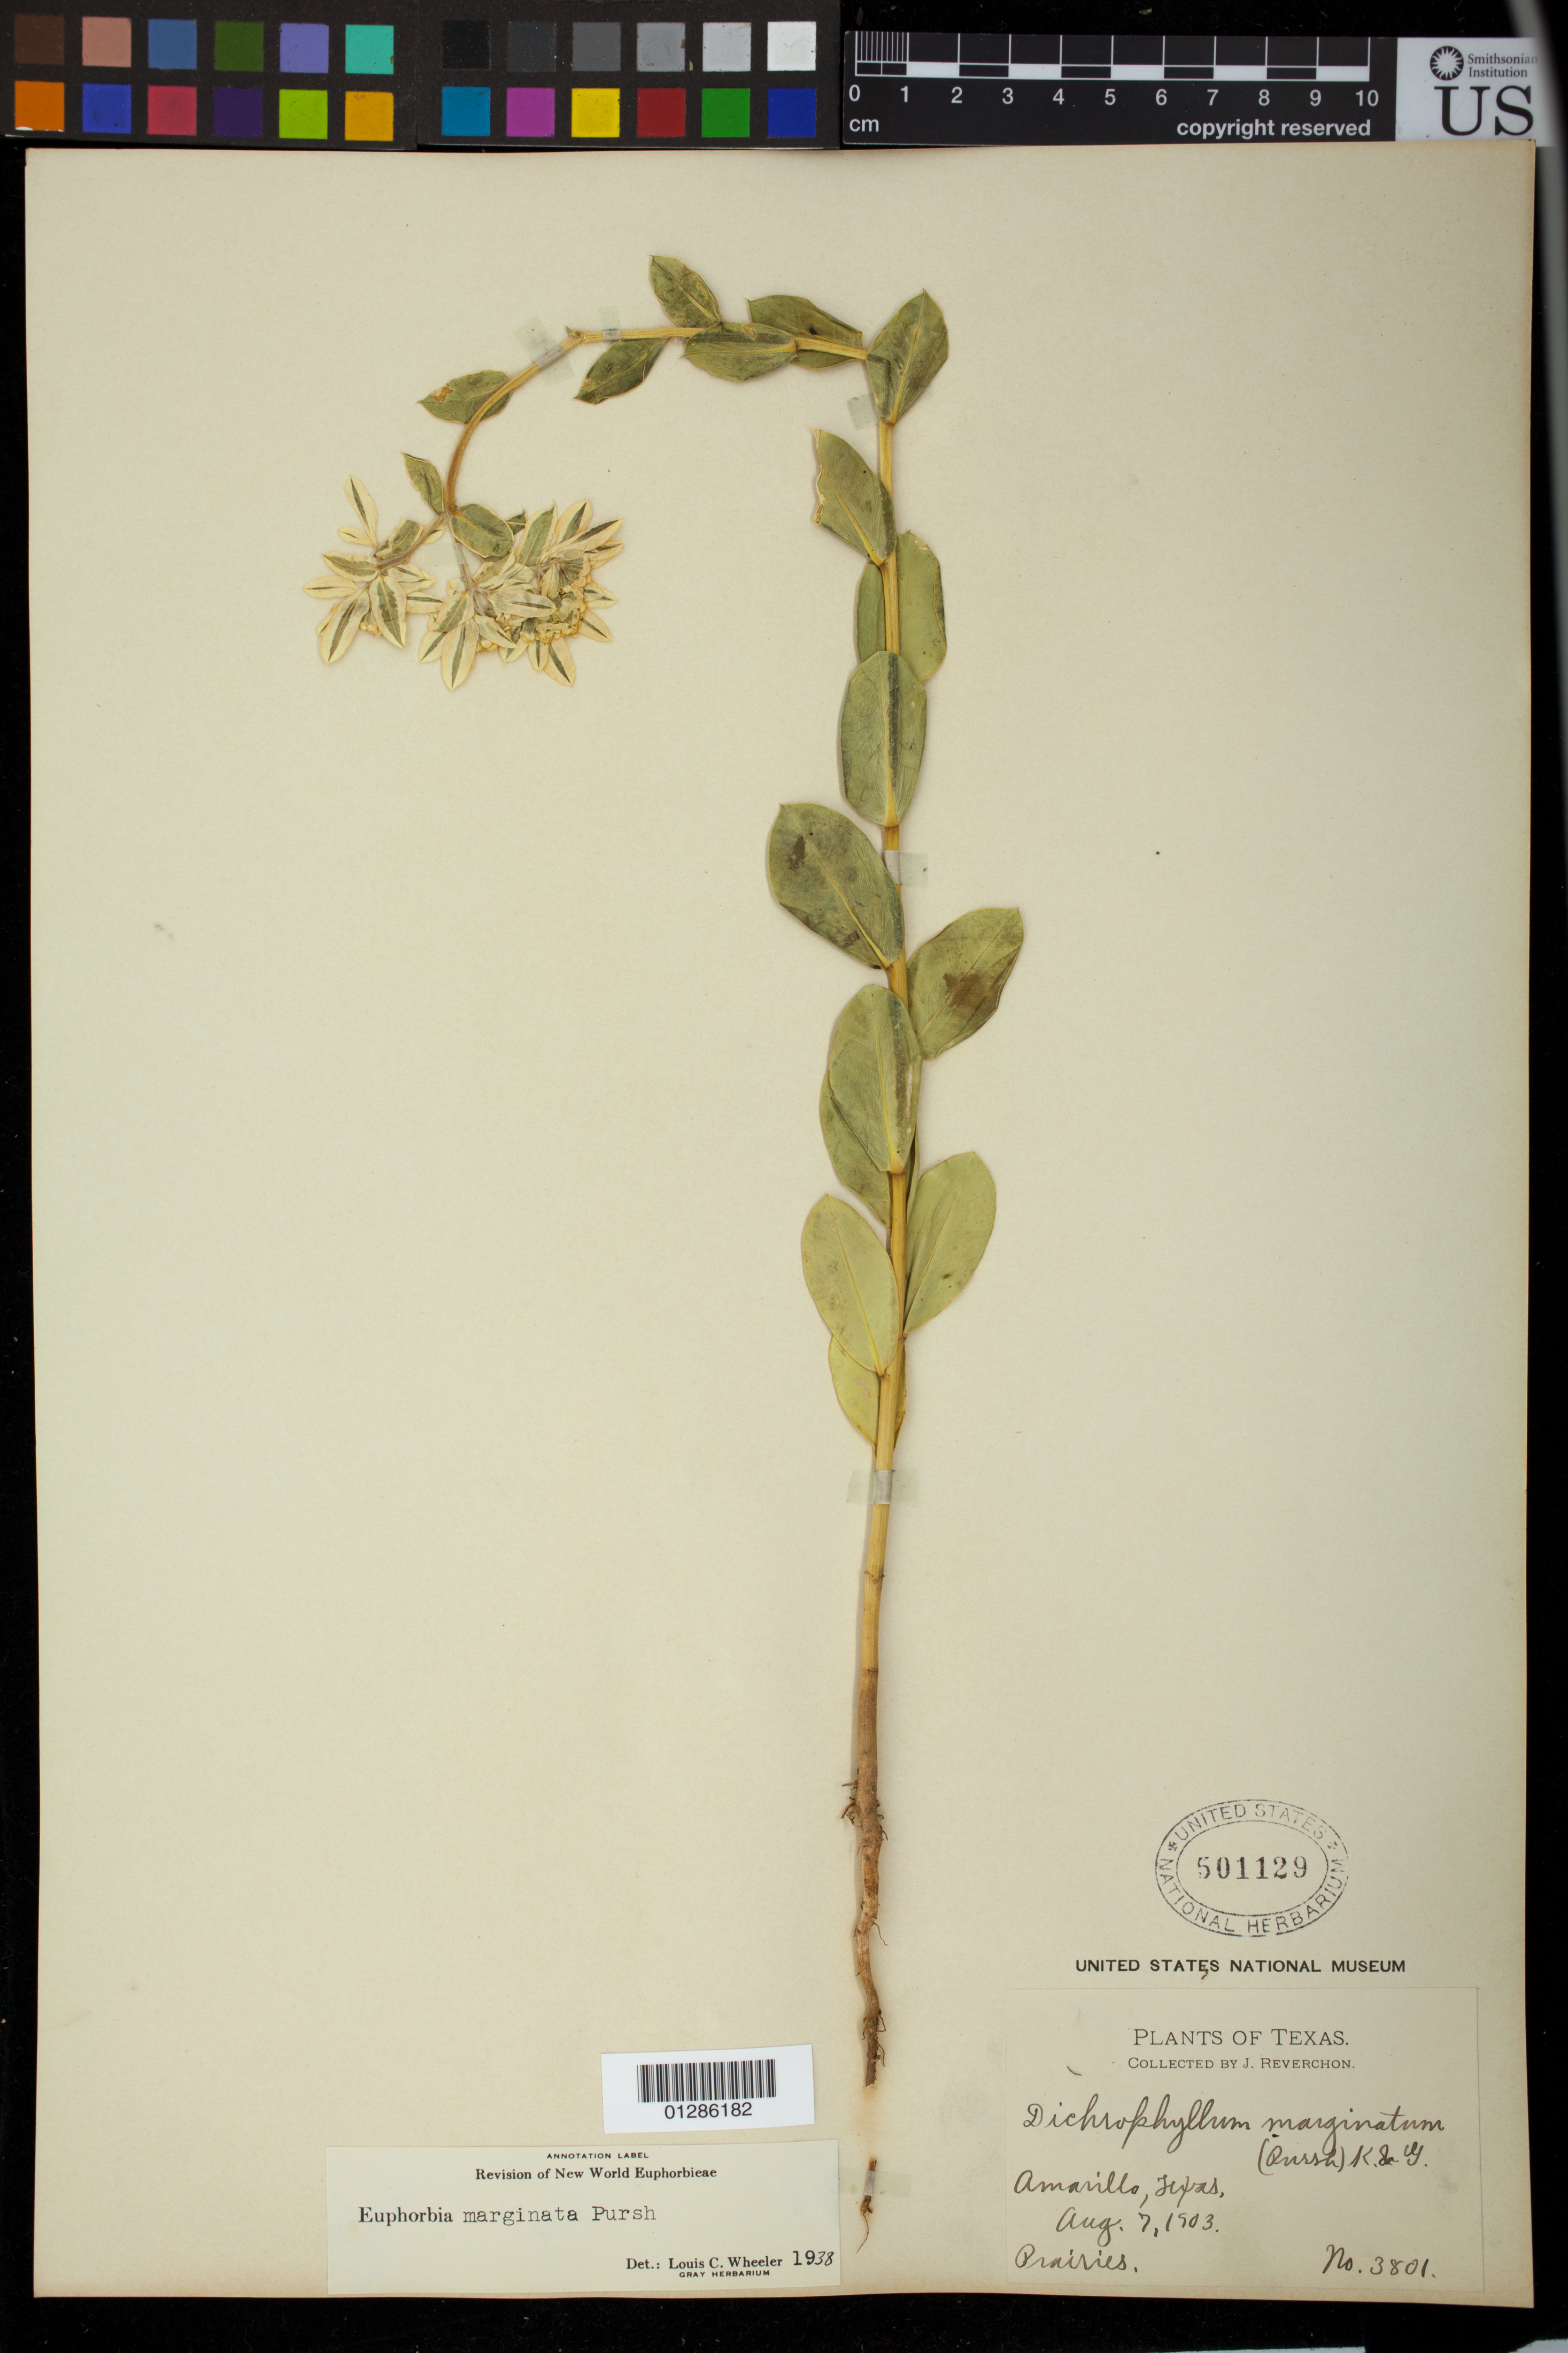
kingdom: Plantae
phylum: Tracheophyta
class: Magnoliopsida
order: Malpighiales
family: Euphorbiaceae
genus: Euphorbia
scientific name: Euphorbia marginata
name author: Pursh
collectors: J. Reverchon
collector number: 3801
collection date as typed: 07 Aug 1903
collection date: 1903-08-07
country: United States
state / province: Texas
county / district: Potter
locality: Amarillo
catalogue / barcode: US 501129